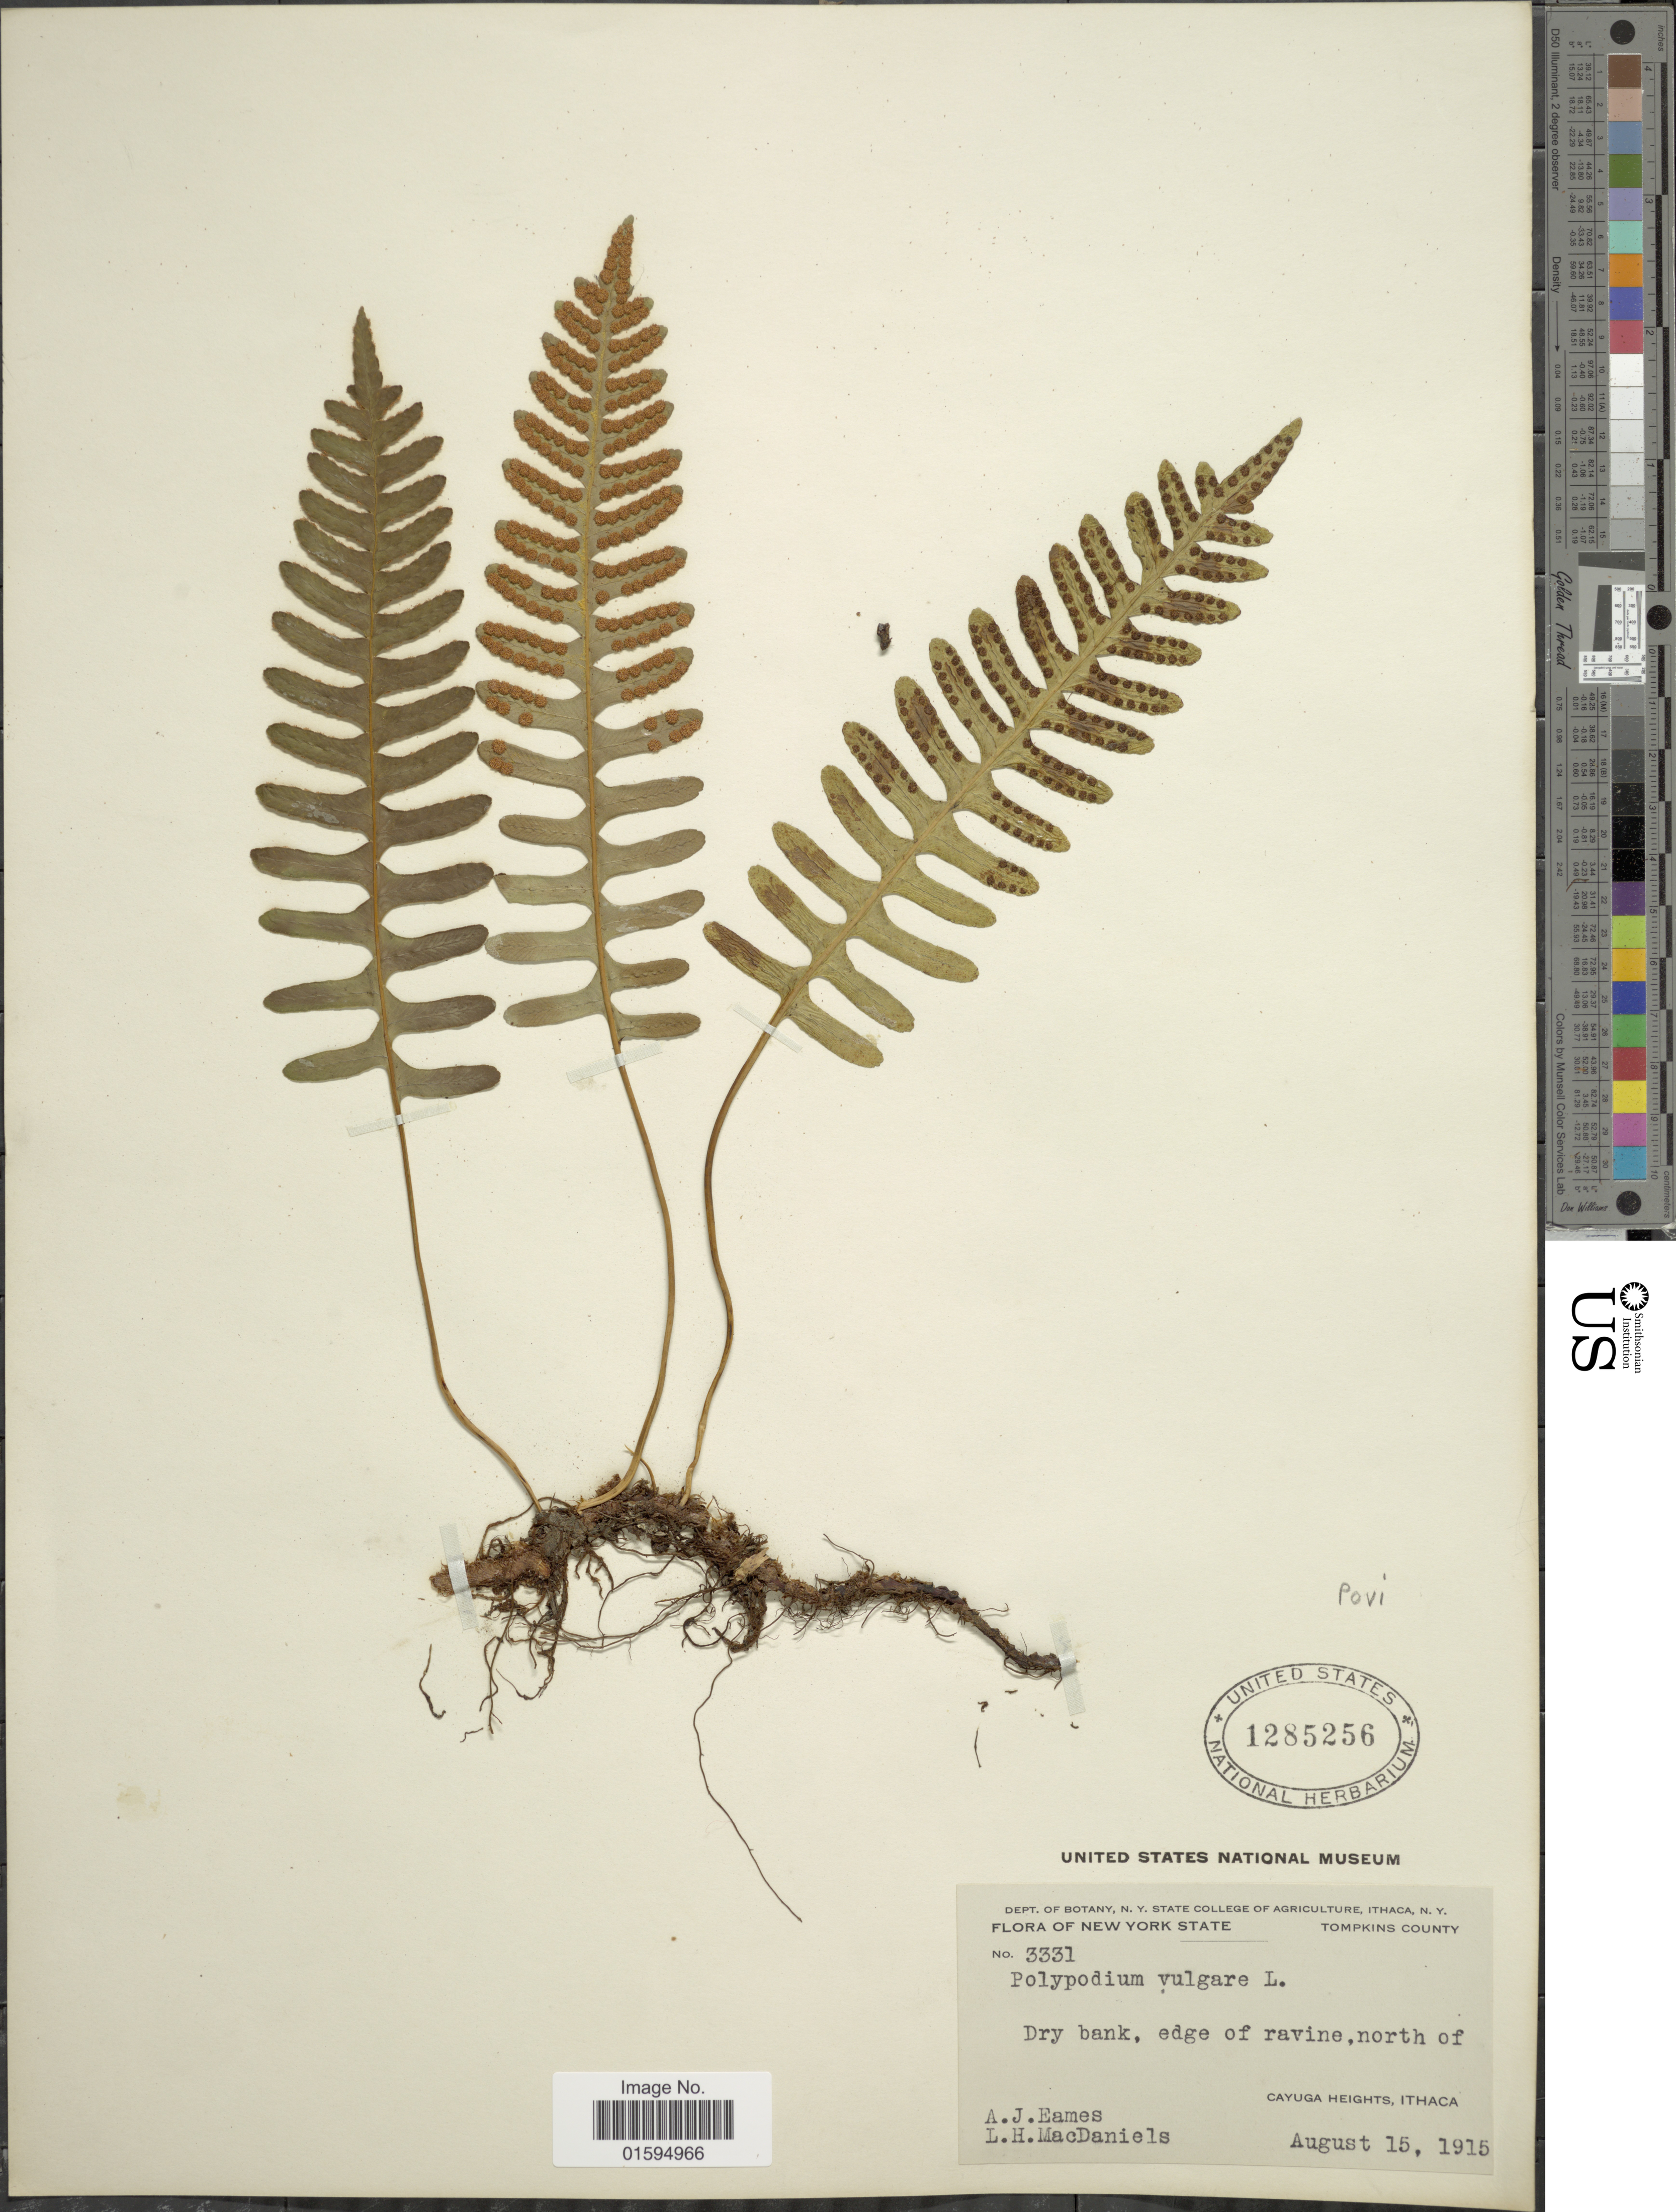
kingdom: Plantae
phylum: Tracheophyta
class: Polypodiopsida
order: Polypodiales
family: Polypodiaceae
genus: Polypodium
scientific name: Polypodium virginianum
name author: L.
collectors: A. J. Eames & L. H. MacDaniels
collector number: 3331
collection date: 1915-08-15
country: United States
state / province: New York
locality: New York State, Tompkins County, Edge of ravine, North of Cayuga Heights, Ithaca.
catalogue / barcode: US 1285256